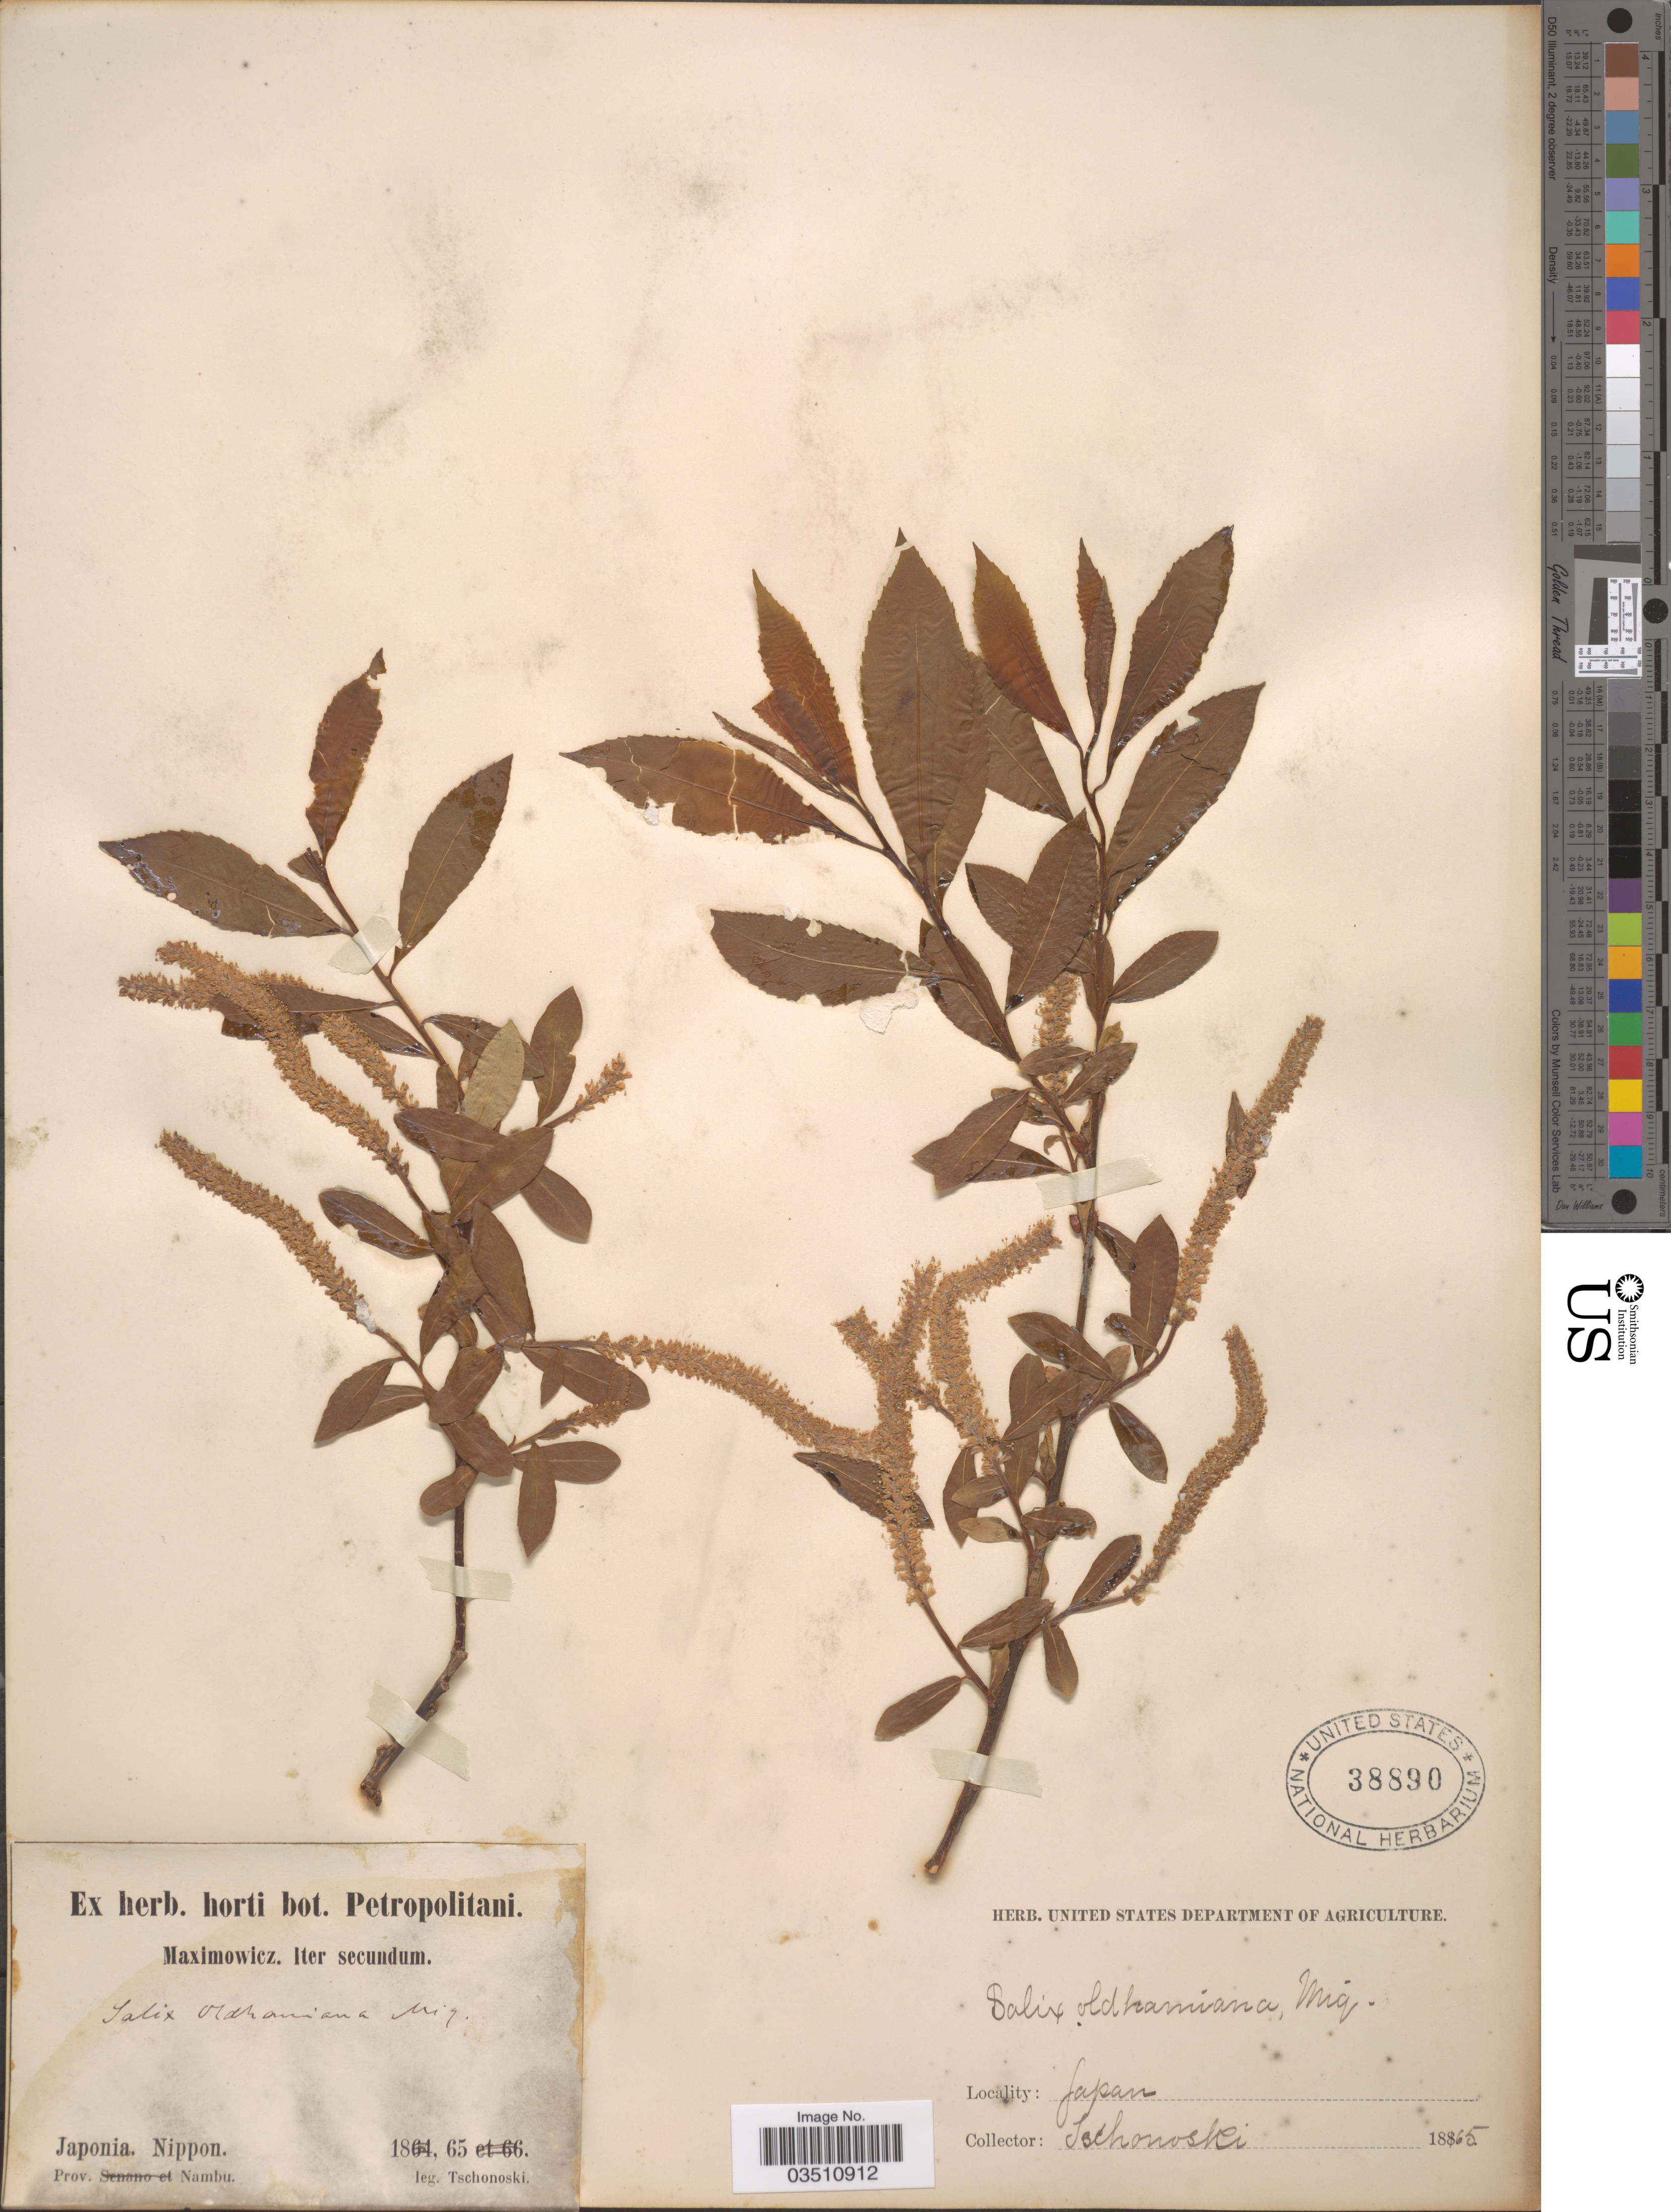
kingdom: Plantae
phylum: Tracheophyta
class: Magnoliopsida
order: Malpighiales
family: Salicaceae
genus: Salix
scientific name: Salix oldhamiana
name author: Miq.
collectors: -. Tschonoski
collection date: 1865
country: Japan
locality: Nippon. Prov. Nambu.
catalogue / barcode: US 38890